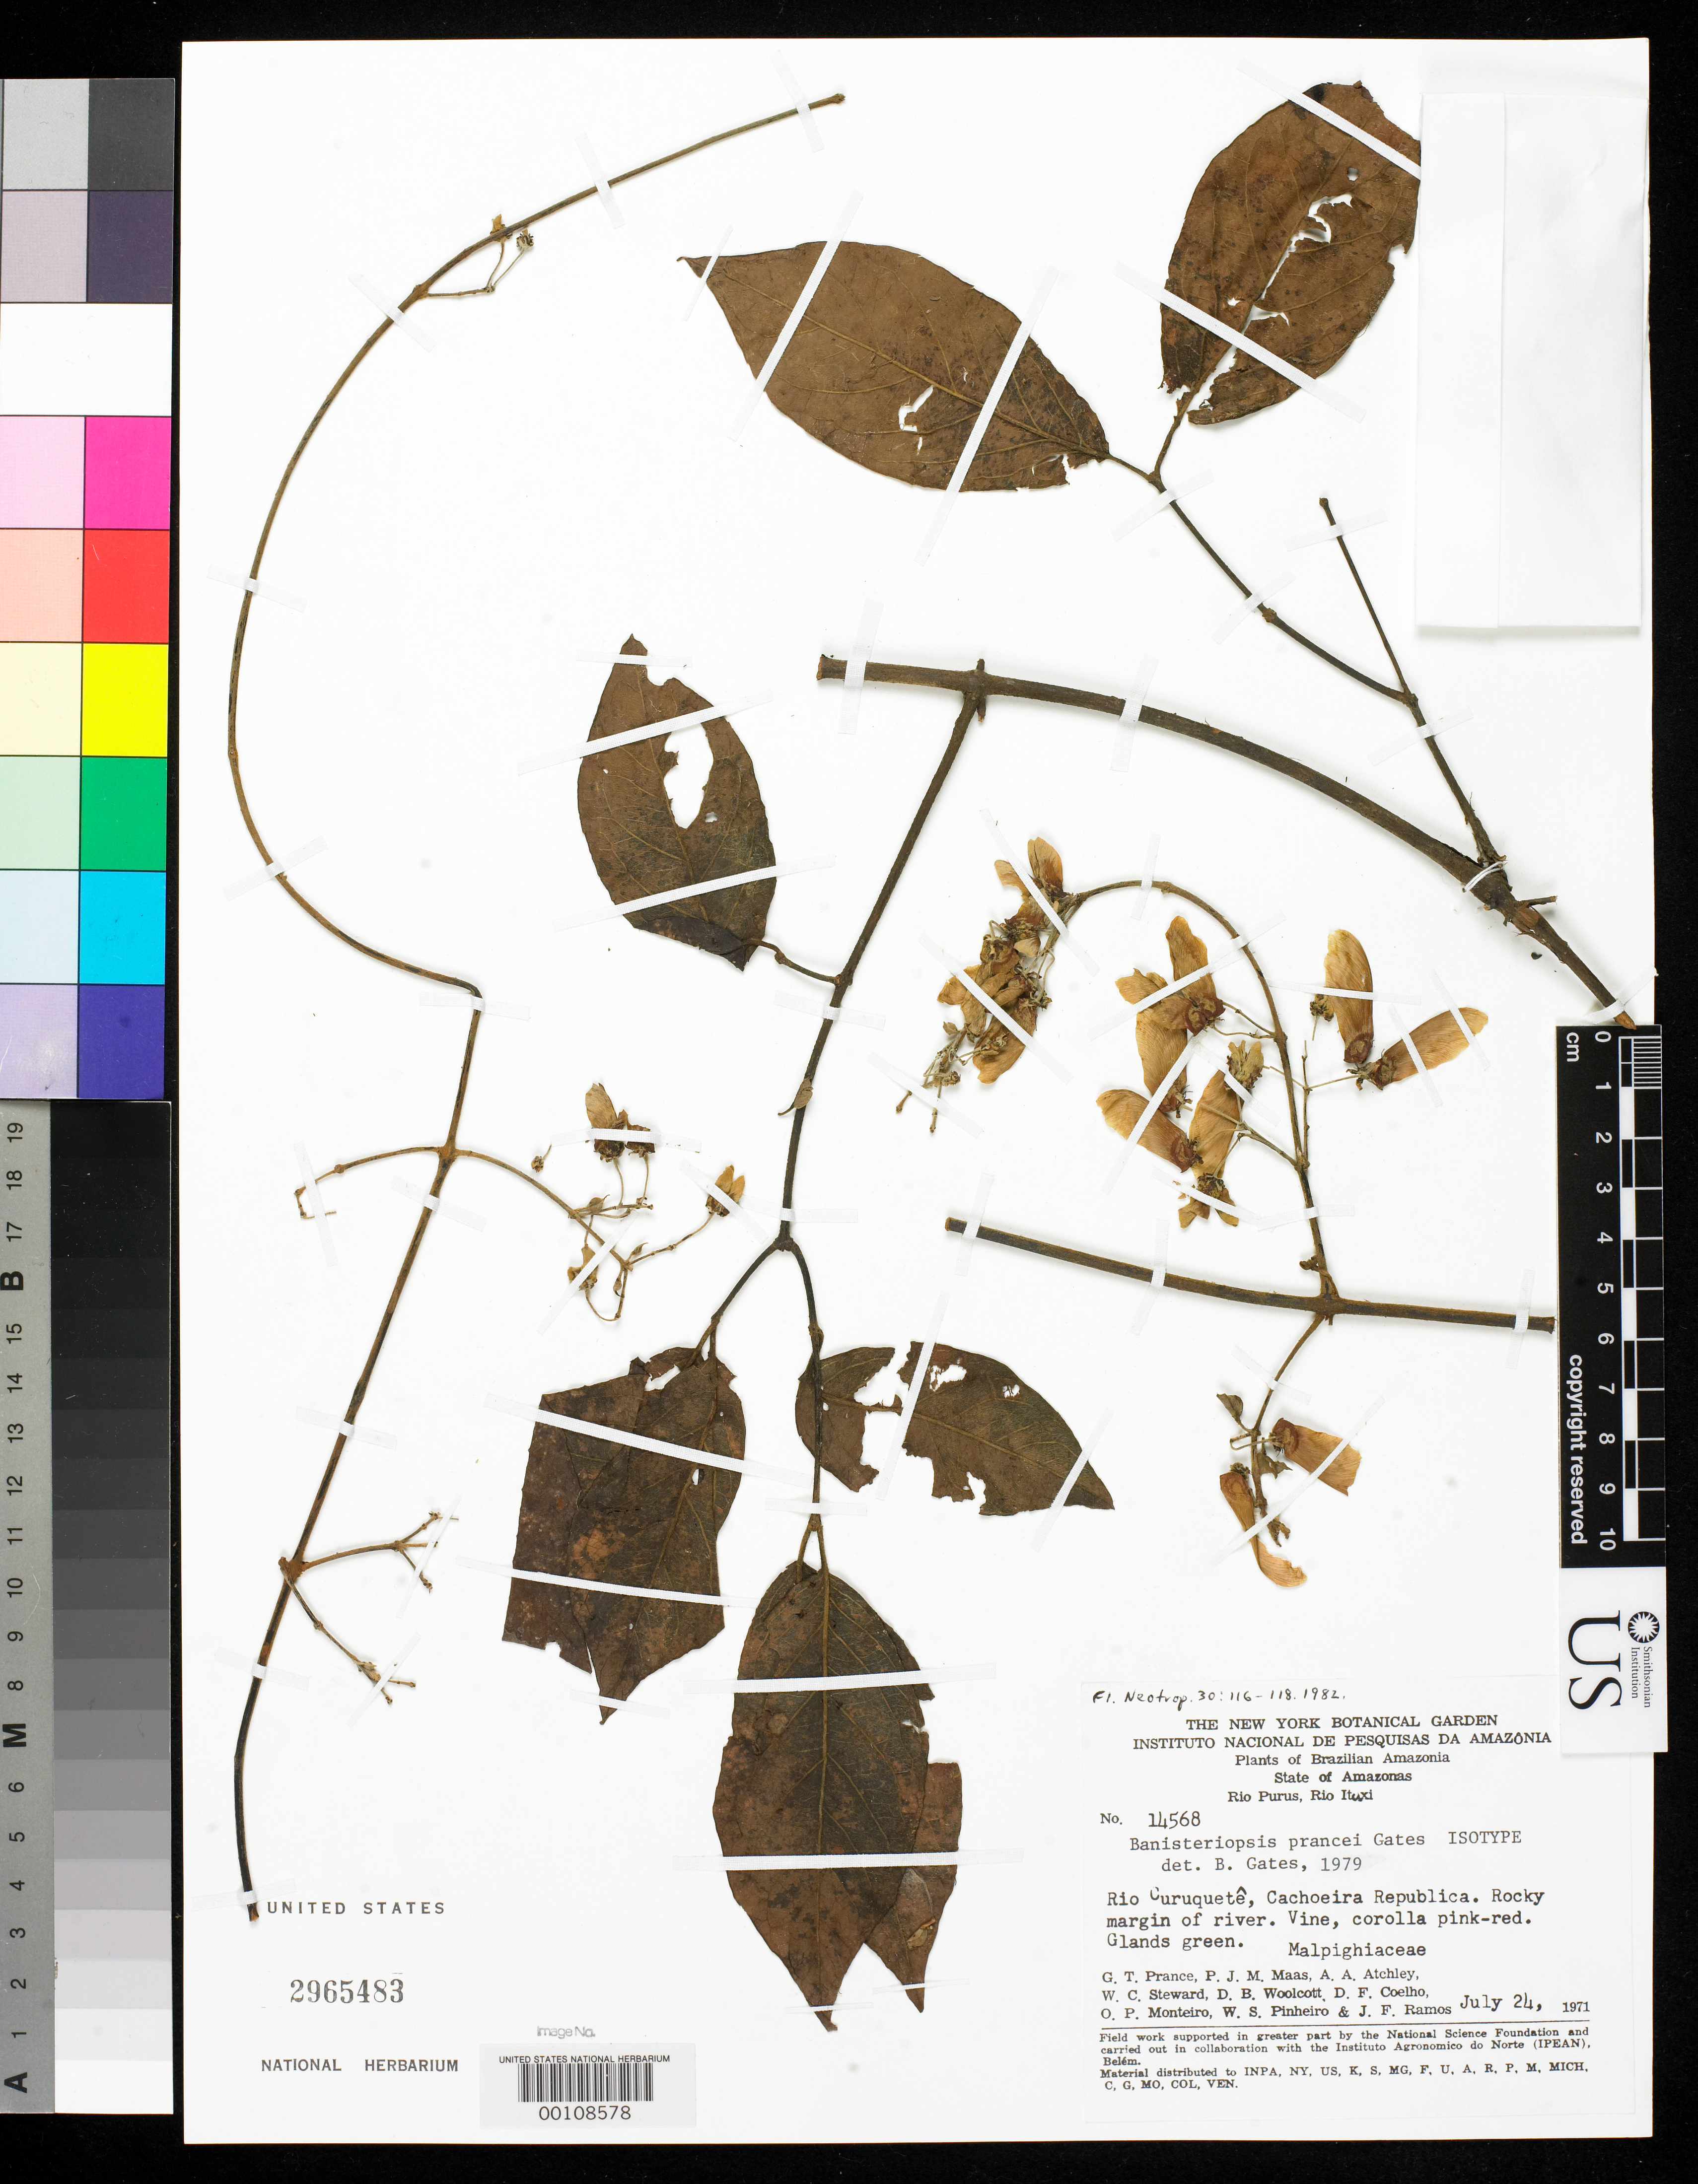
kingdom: Plantae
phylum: Tracheophyta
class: Magnoliopsida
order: Malpighiales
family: Malpighiaceae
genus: Banisteriopsis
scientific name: Banisteriopsis prancei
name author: B. Gates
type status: Isotype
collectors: G. T. Prance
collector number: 14568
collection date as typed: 24 Jul 1971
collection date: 1971-07-24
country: Brazil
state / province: Amazonas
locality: Rio Purus, Rio Itaxi, rio Curuquete, Cachoeira Republica.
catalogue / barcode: US 2965483